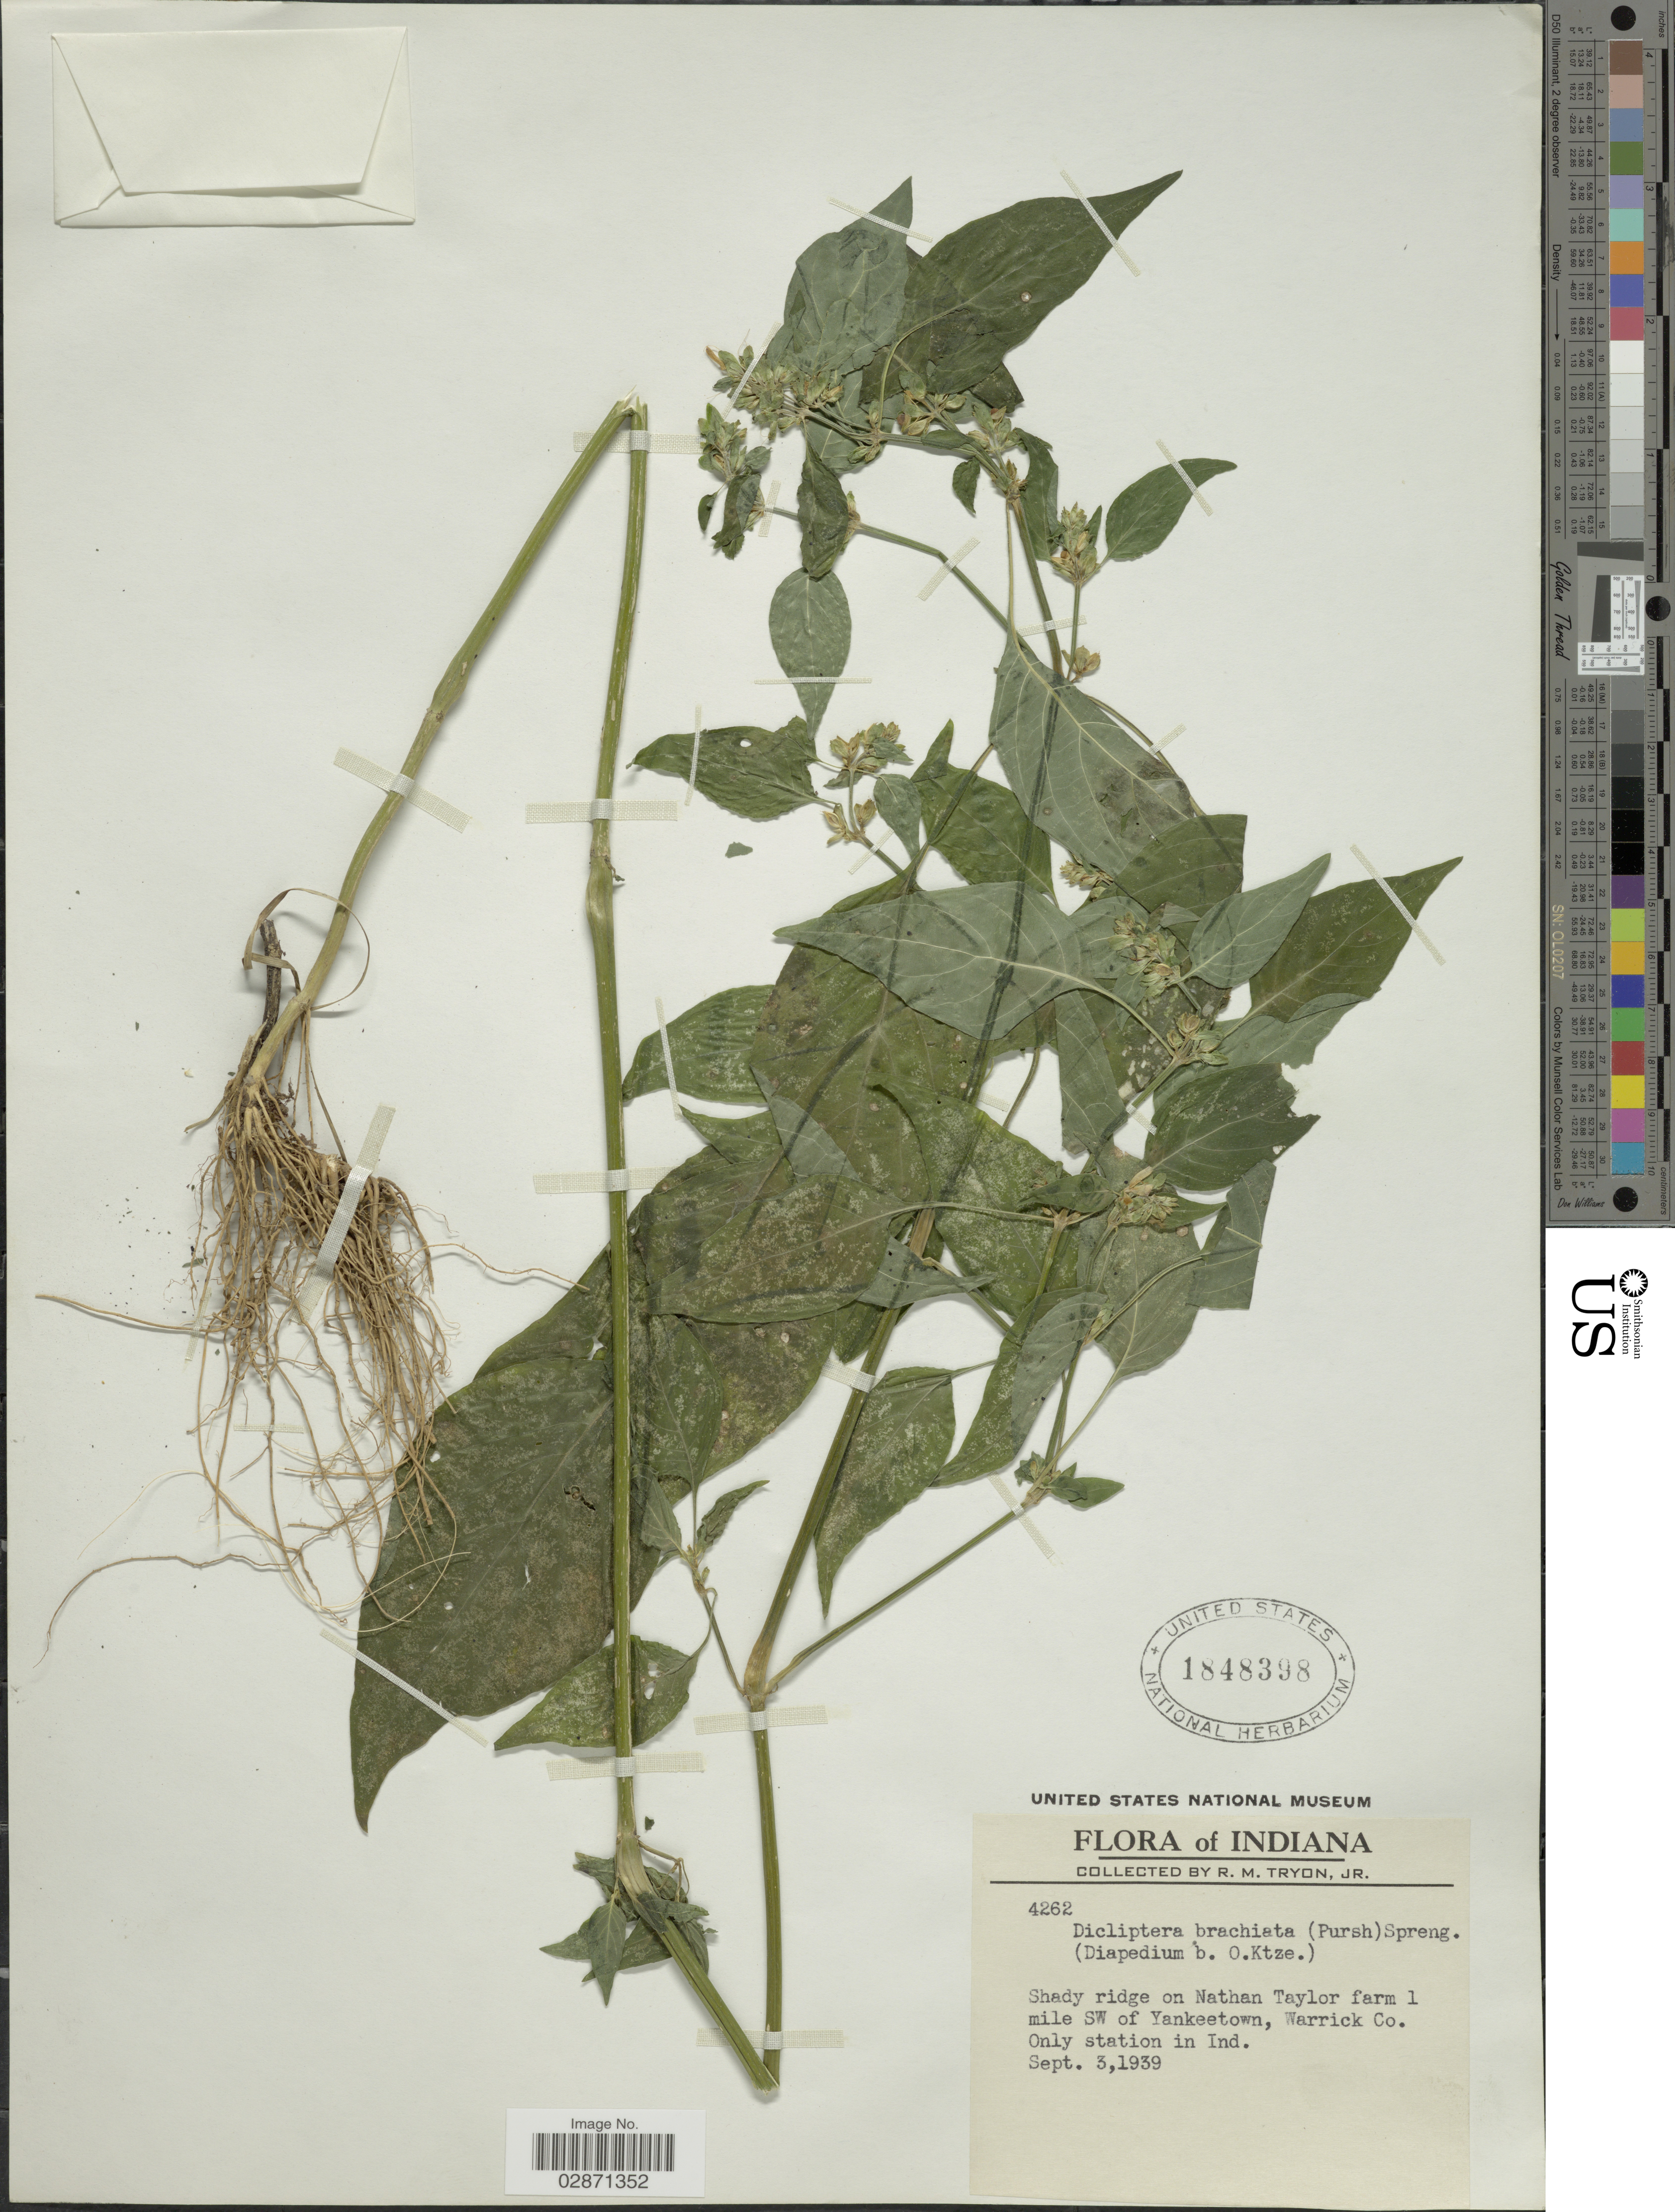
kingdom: Plantae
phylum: Tracheophyta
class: Magnoliopsida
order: Lamiales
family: Acanthaceae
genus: Dicliptera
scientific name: Dicliptera brachiata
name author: (Pursh) Spreng.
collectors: R. Tryon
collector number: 4262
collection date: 1939-09-03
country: United States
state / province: Indiana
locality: Shady ridge on Nathan Taylor farm 1 mile SW of Yankeetown, Warrick Co.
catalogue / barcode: US 1848398